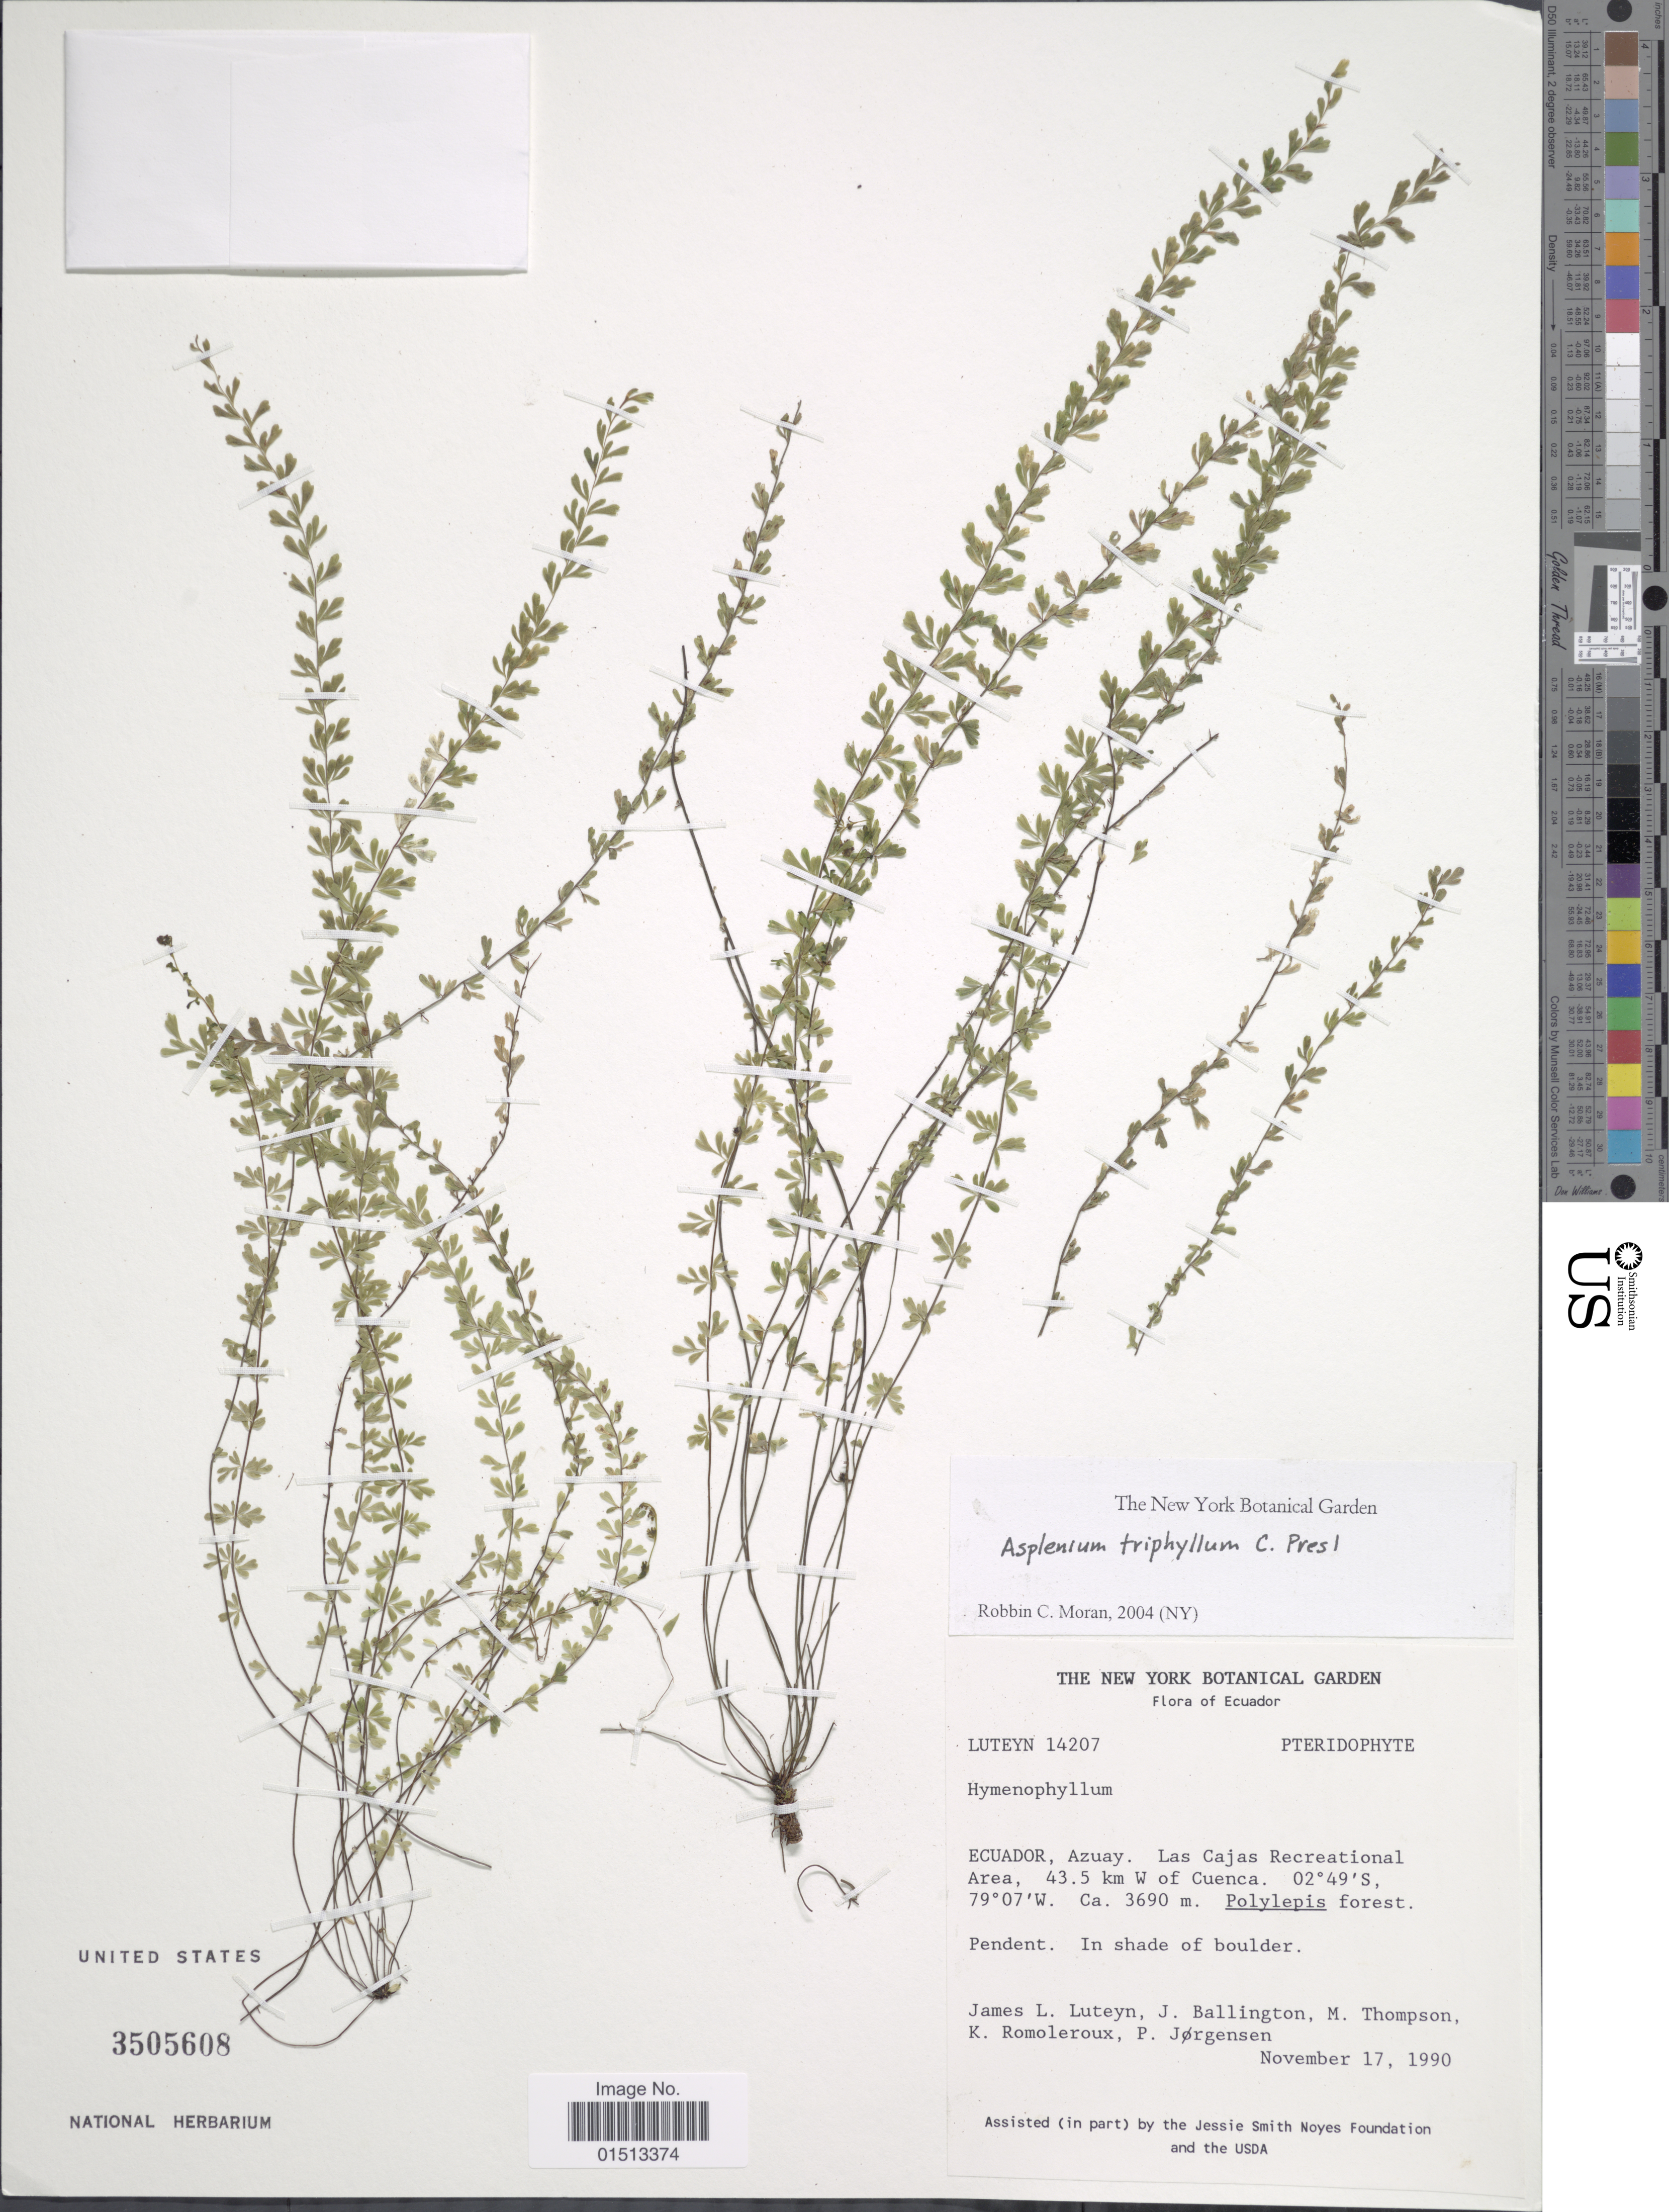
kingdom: Plantae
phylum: Tracheophyta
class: Polypodiopsida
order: Polypodiales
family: Aspleniaceae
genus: Asplenium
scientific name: Asplenium triphyllum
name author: C. Presl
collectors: J. L. Luteyn, J. Ballington, M. Thompson, K. Romoleroux & P. Jørgensen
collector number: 14207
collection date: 1990-11-17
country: Ecuador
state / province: Azuay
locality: Las Cajas Recreational Area, 43.5 km W of Cuenca.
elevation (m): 3690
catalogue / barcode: US 3505608